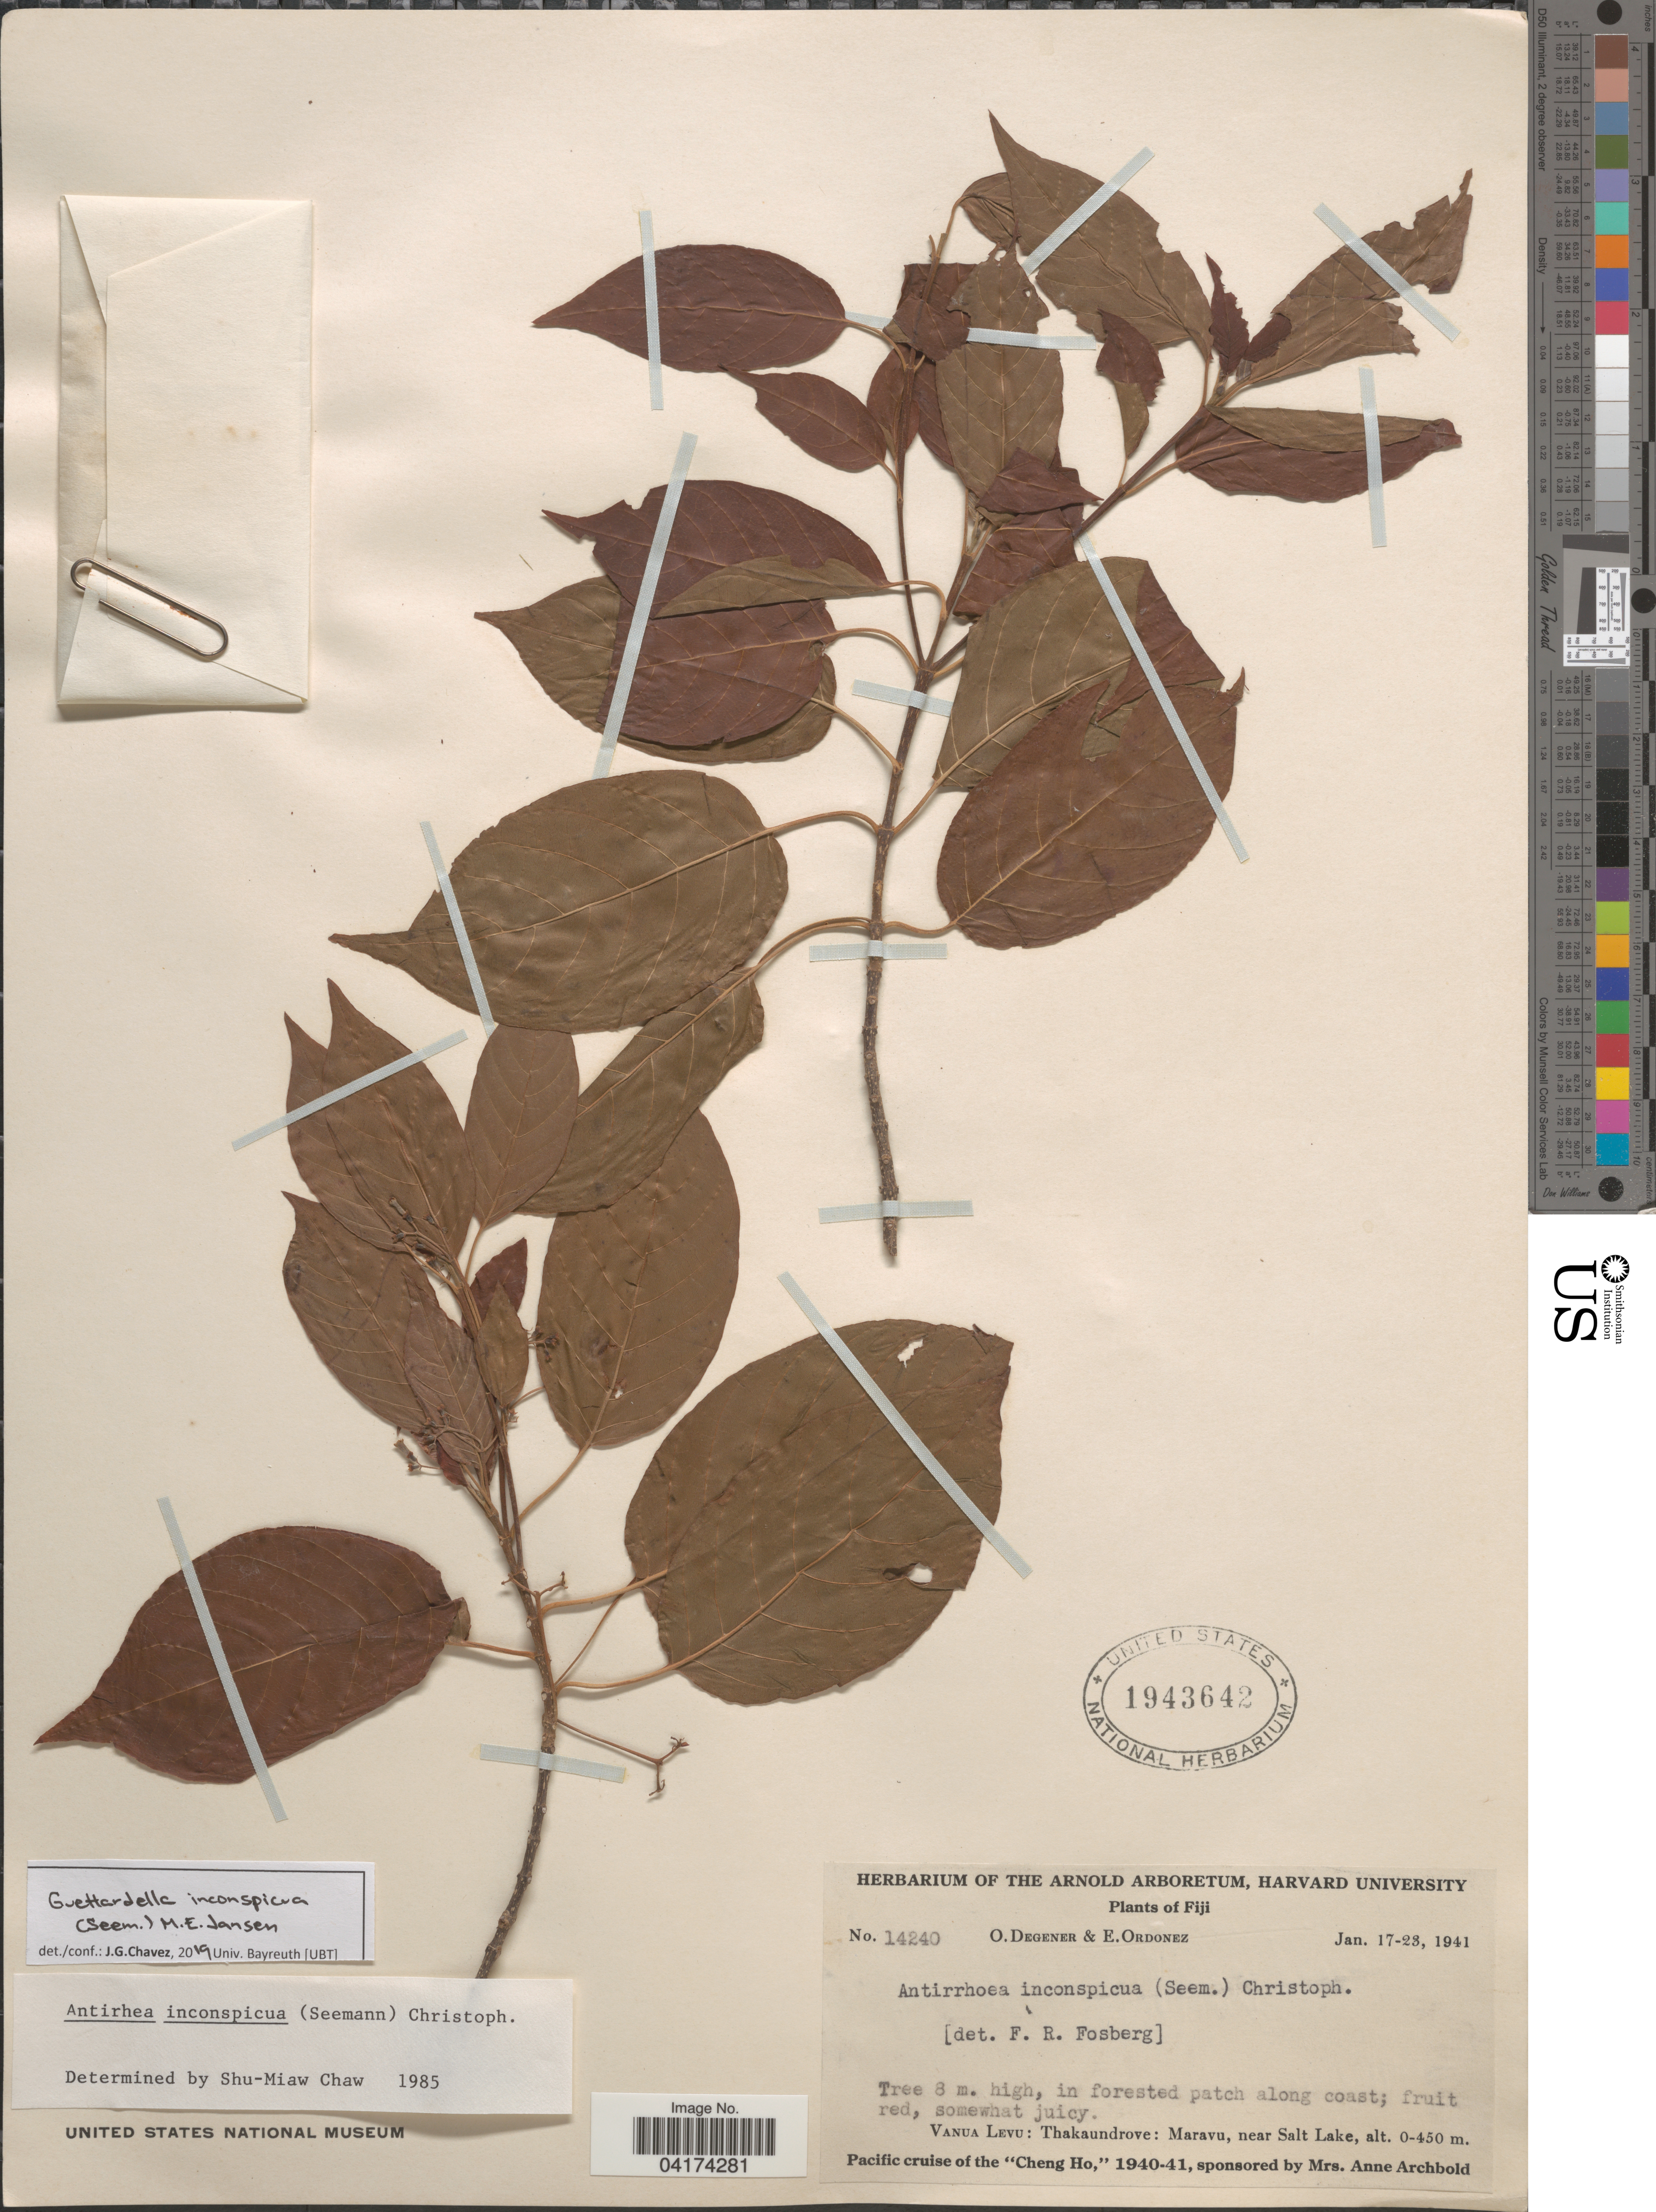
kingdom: Plantae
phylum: Tracheophyta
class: Magnoliopsida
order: Gentianales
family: Rubiaceae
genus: Guettardella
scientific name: Guettardella inconspicua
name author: (Seem.) M. E. Jansen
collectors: O. Degener & E. Ordonez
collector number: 14240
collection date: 1941-01-17/1941-01-23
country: Fiji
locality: Vanua Levu: Thakaundrove: Maravu, near Salt Lake. Pacific cruise of the "Cheng Ho," 1940-41.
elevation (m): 0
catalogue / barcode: US 1943642